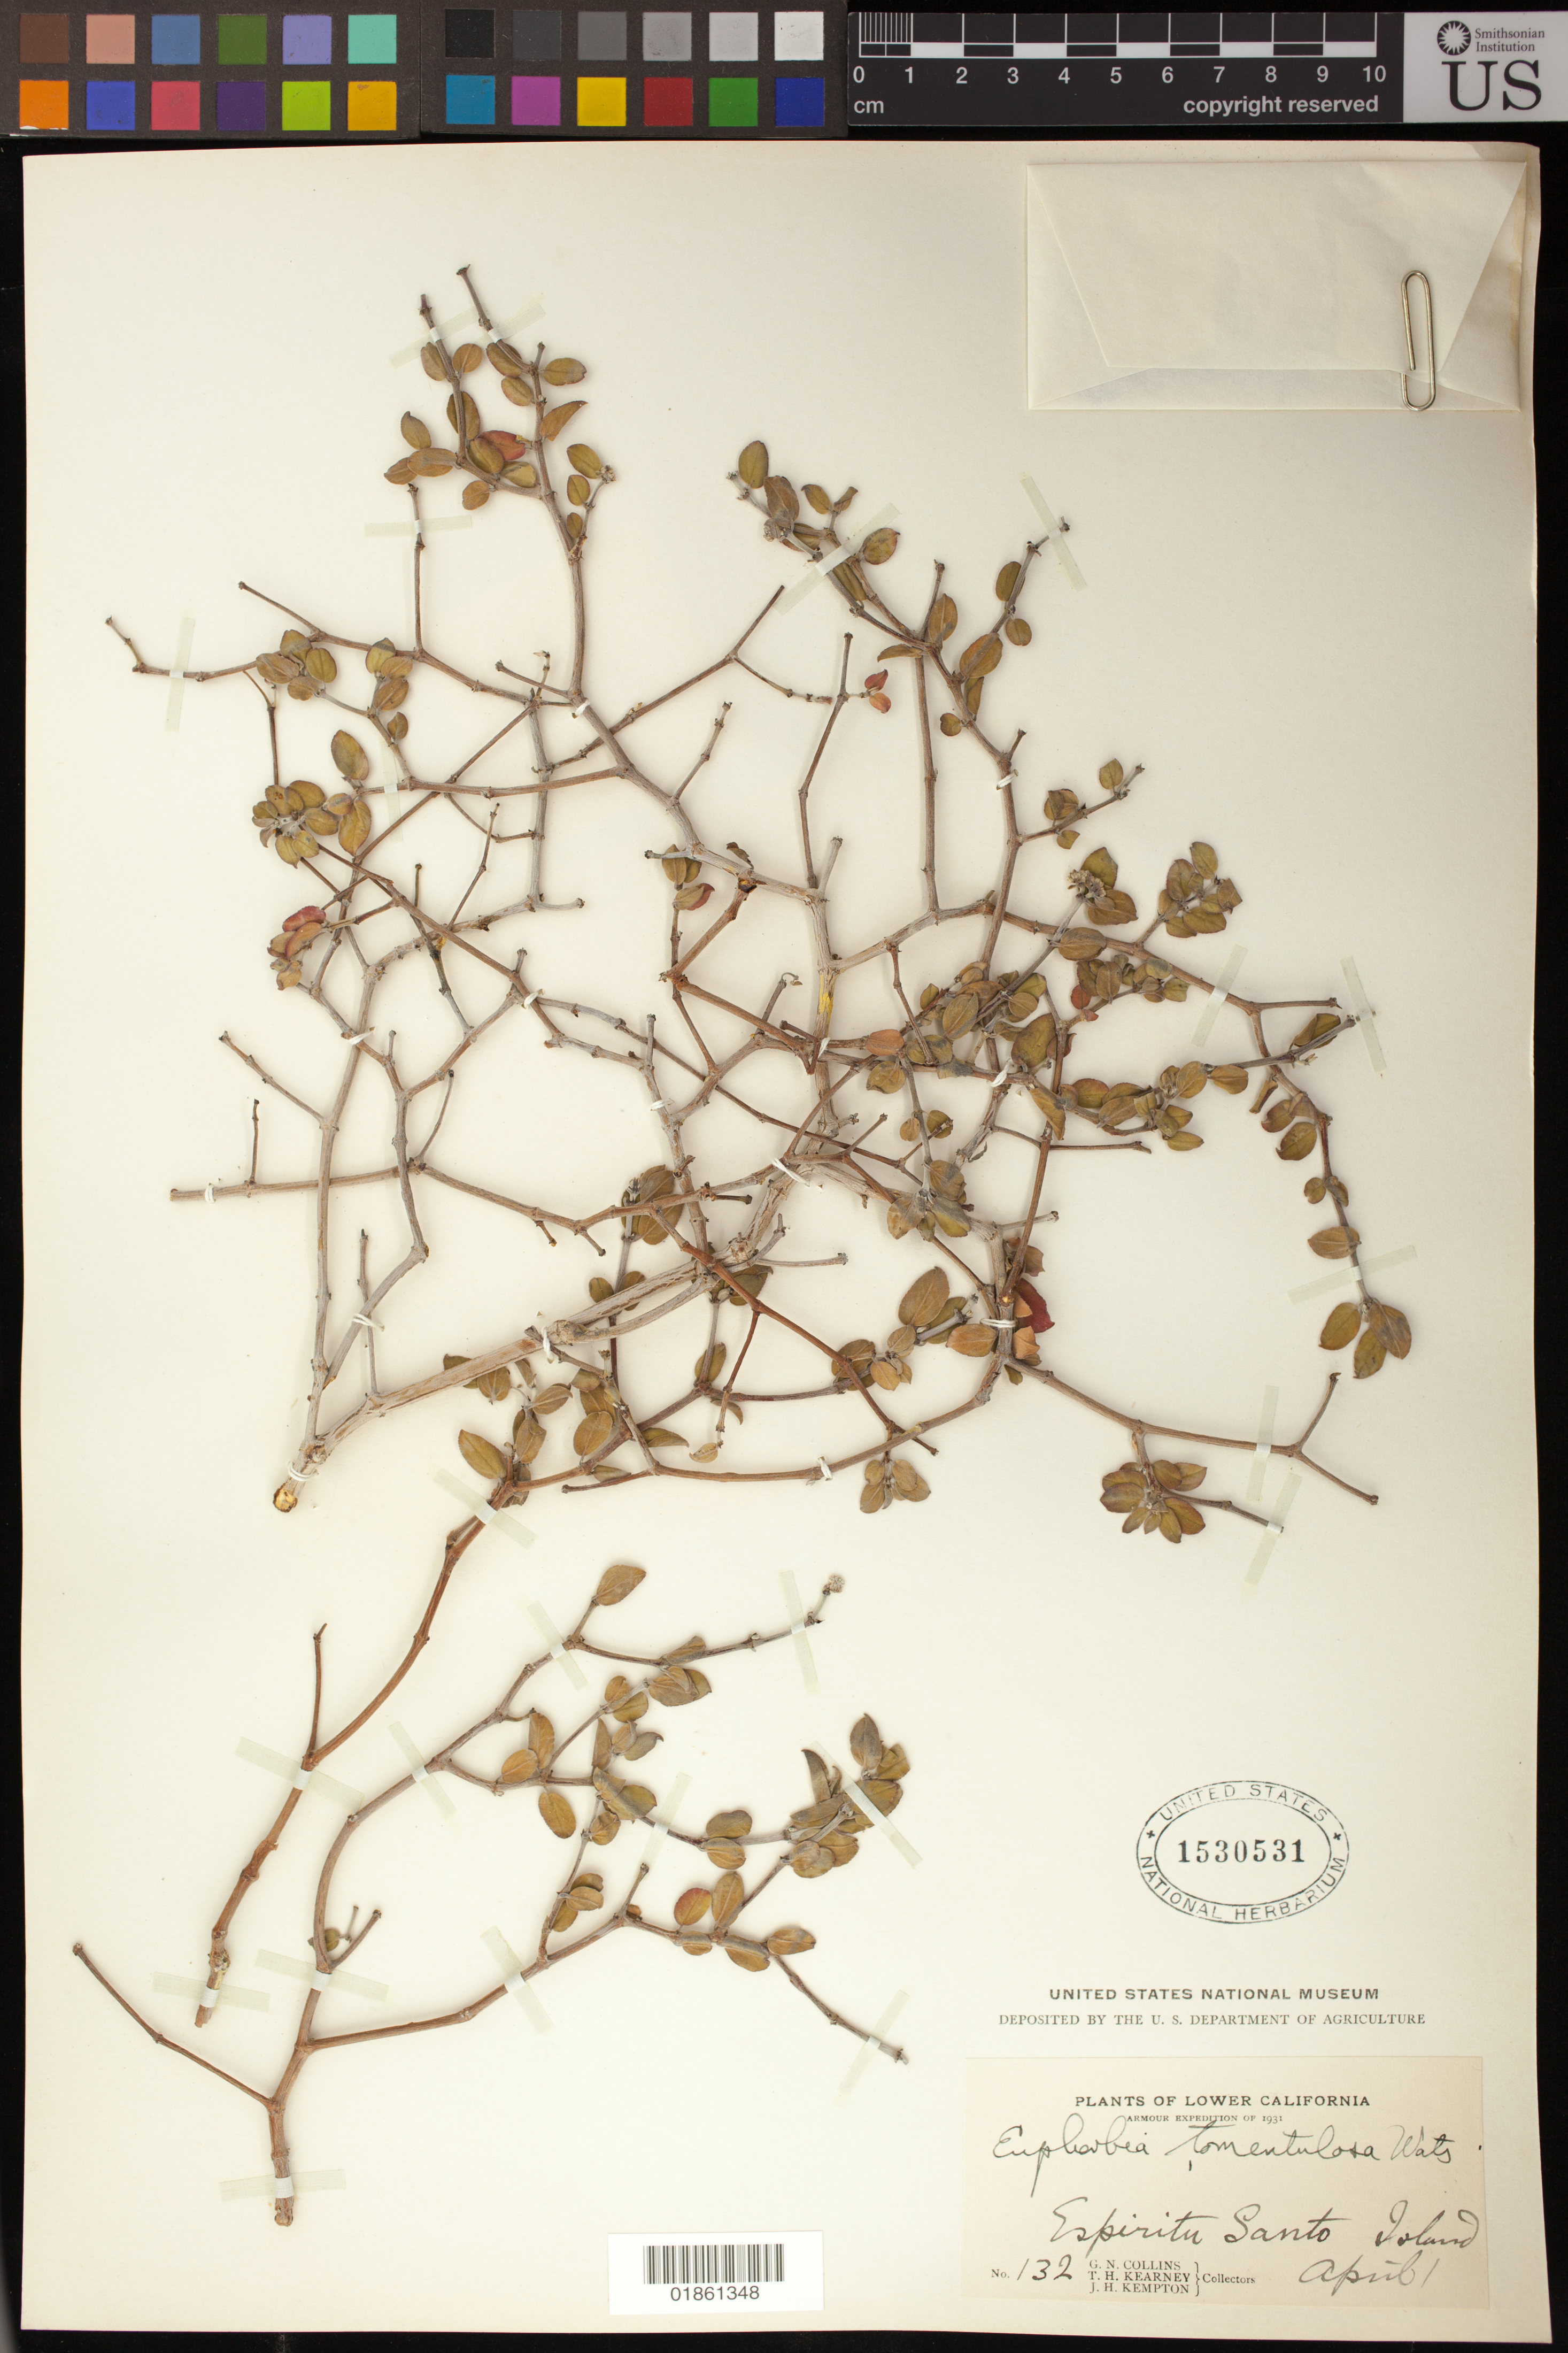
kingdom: Plantae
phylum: Tracheophyta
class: Magnoliopsida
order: Malpighiales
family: Euphorbiaceae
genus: Euphorbia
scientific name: Euphorbia tomentulosa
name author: S. Watson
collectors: G. N. Collins, T. H. Kearney & J. H. Kempton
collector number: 132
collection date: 1931-04-01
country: Mexico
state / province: Baja California Sur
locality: Espiritu Santo Island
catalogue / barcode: US 1530531